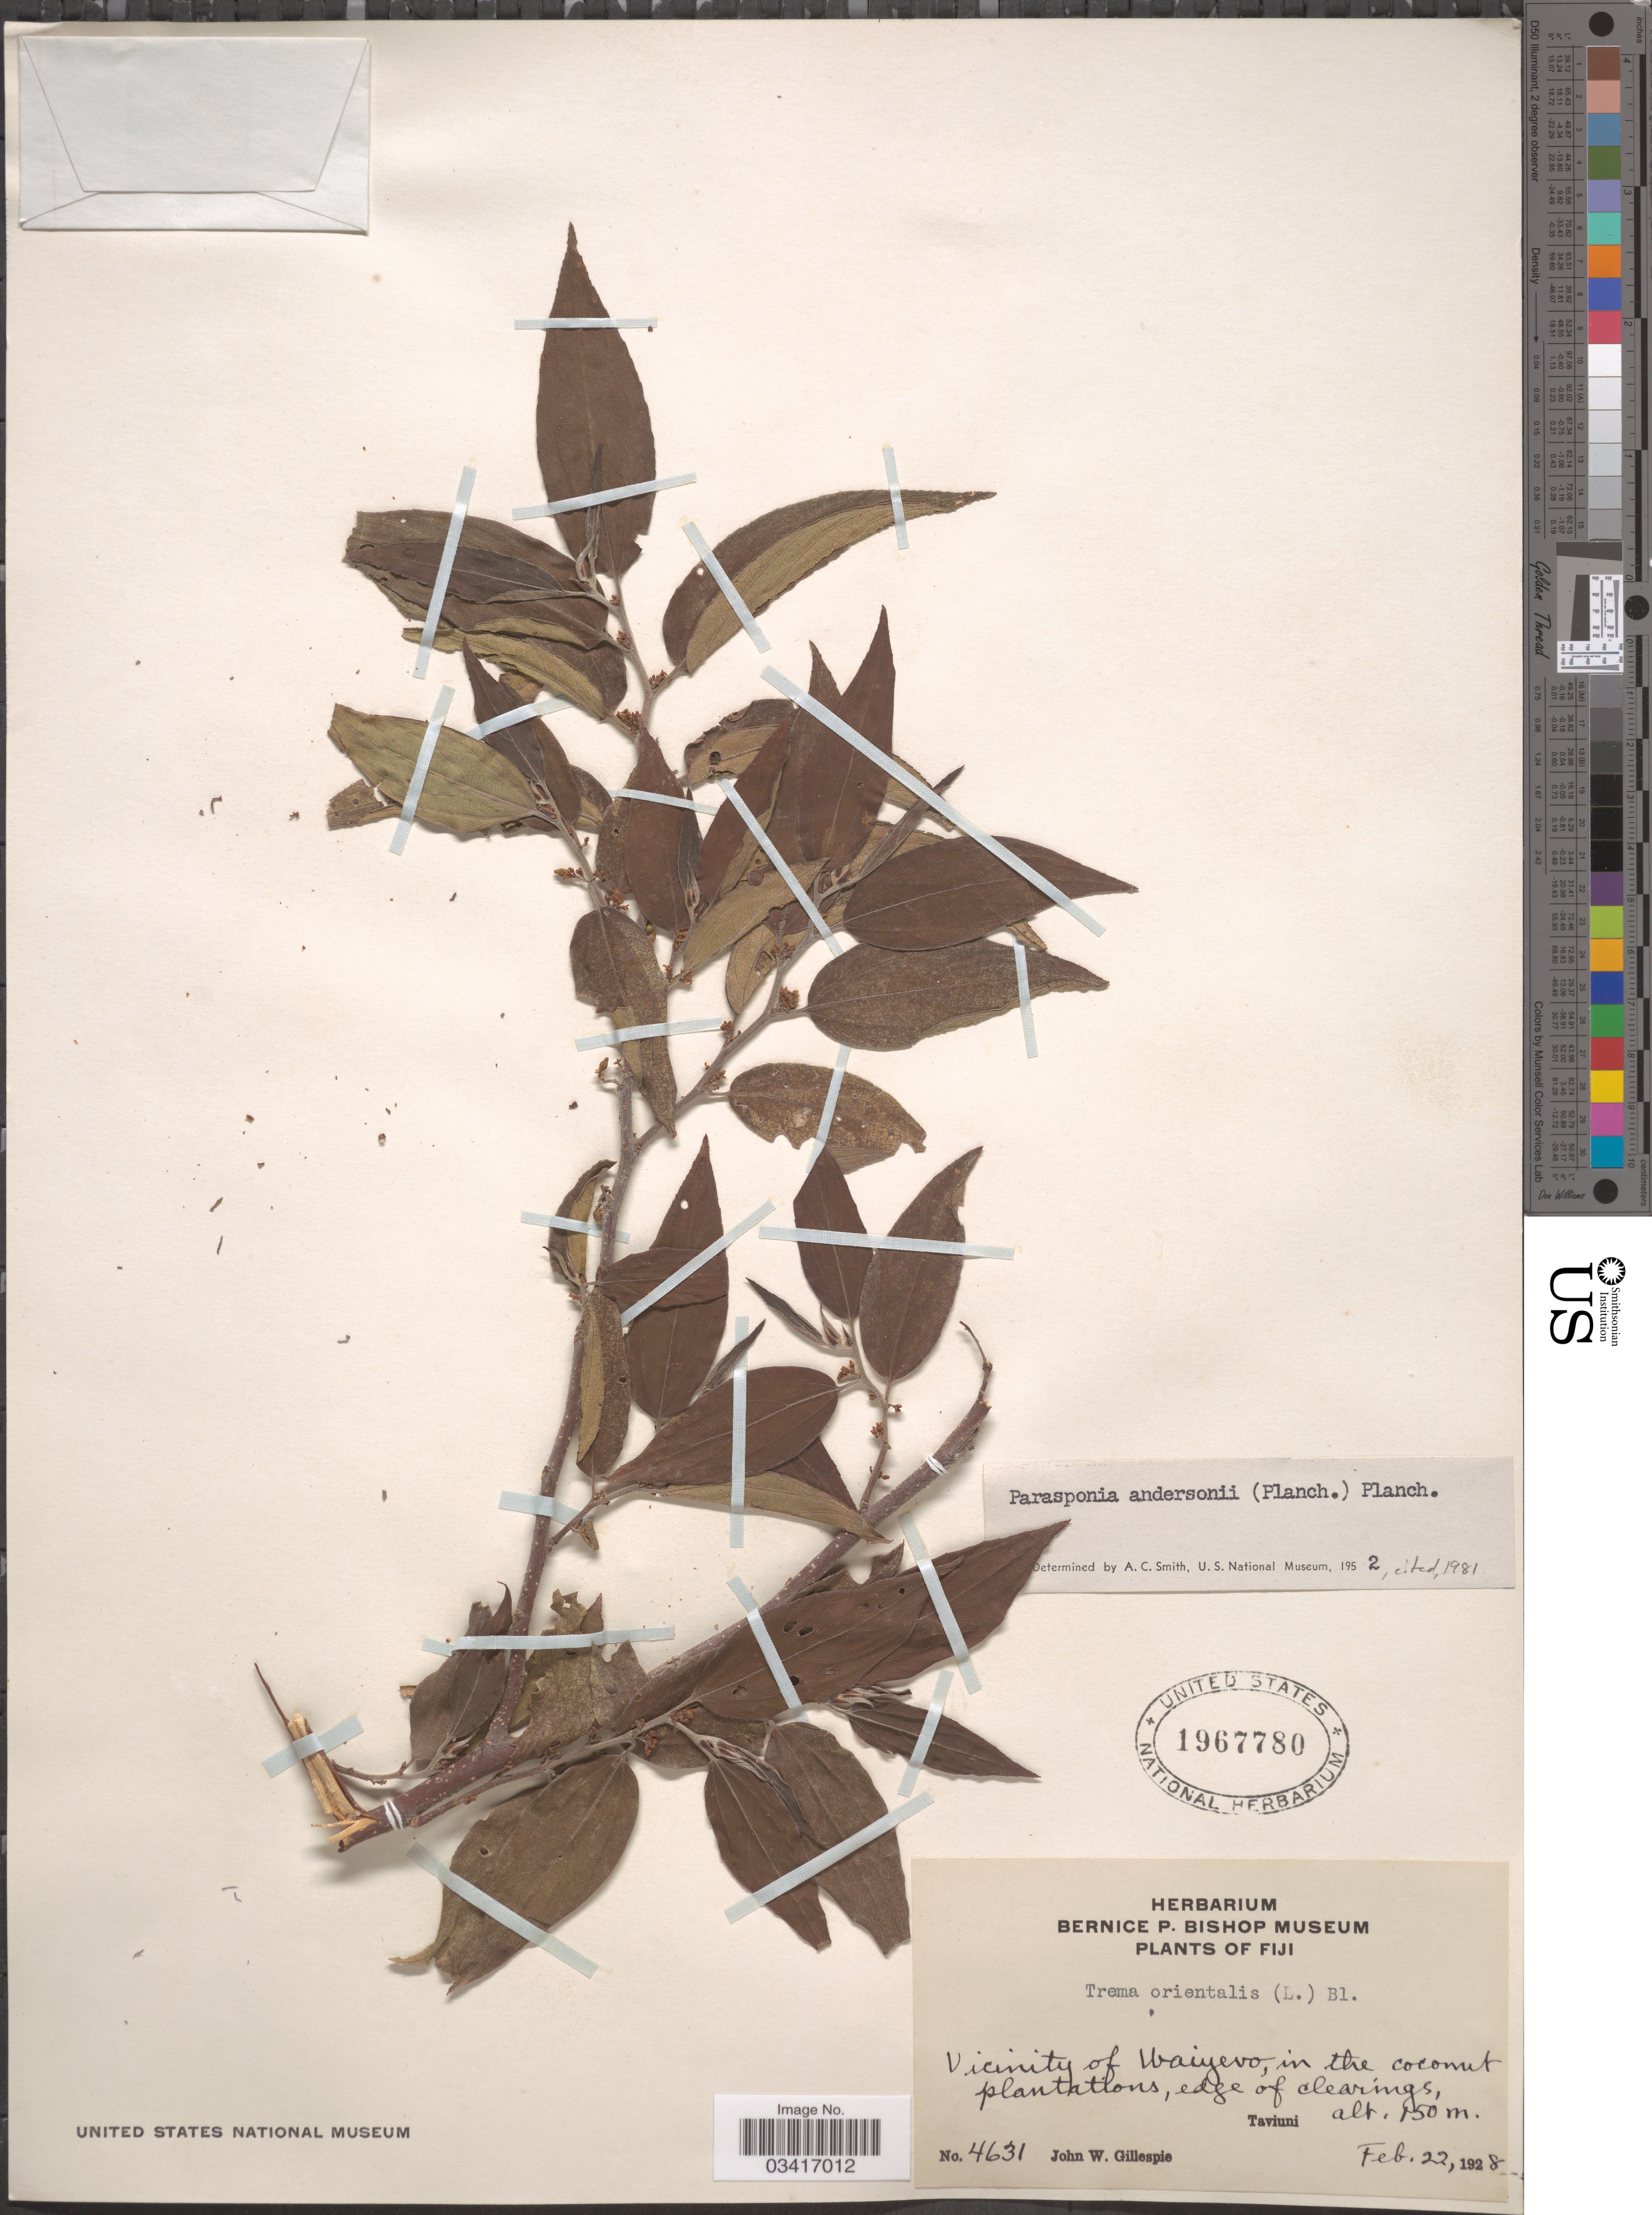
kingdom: Plantae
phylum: Tracheophyta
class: Magnoliopsida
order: Rosales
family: Cannabaceae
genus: Parasponia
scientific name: Parasponia andersonii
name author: Planch.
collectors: J. W. Gillespie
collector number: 4631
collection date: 1928-02-22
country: Fiji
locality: Vicinity of Waiyevo, in the coconut plantations. Taviuni.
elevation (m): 150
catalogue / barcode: US 1967780